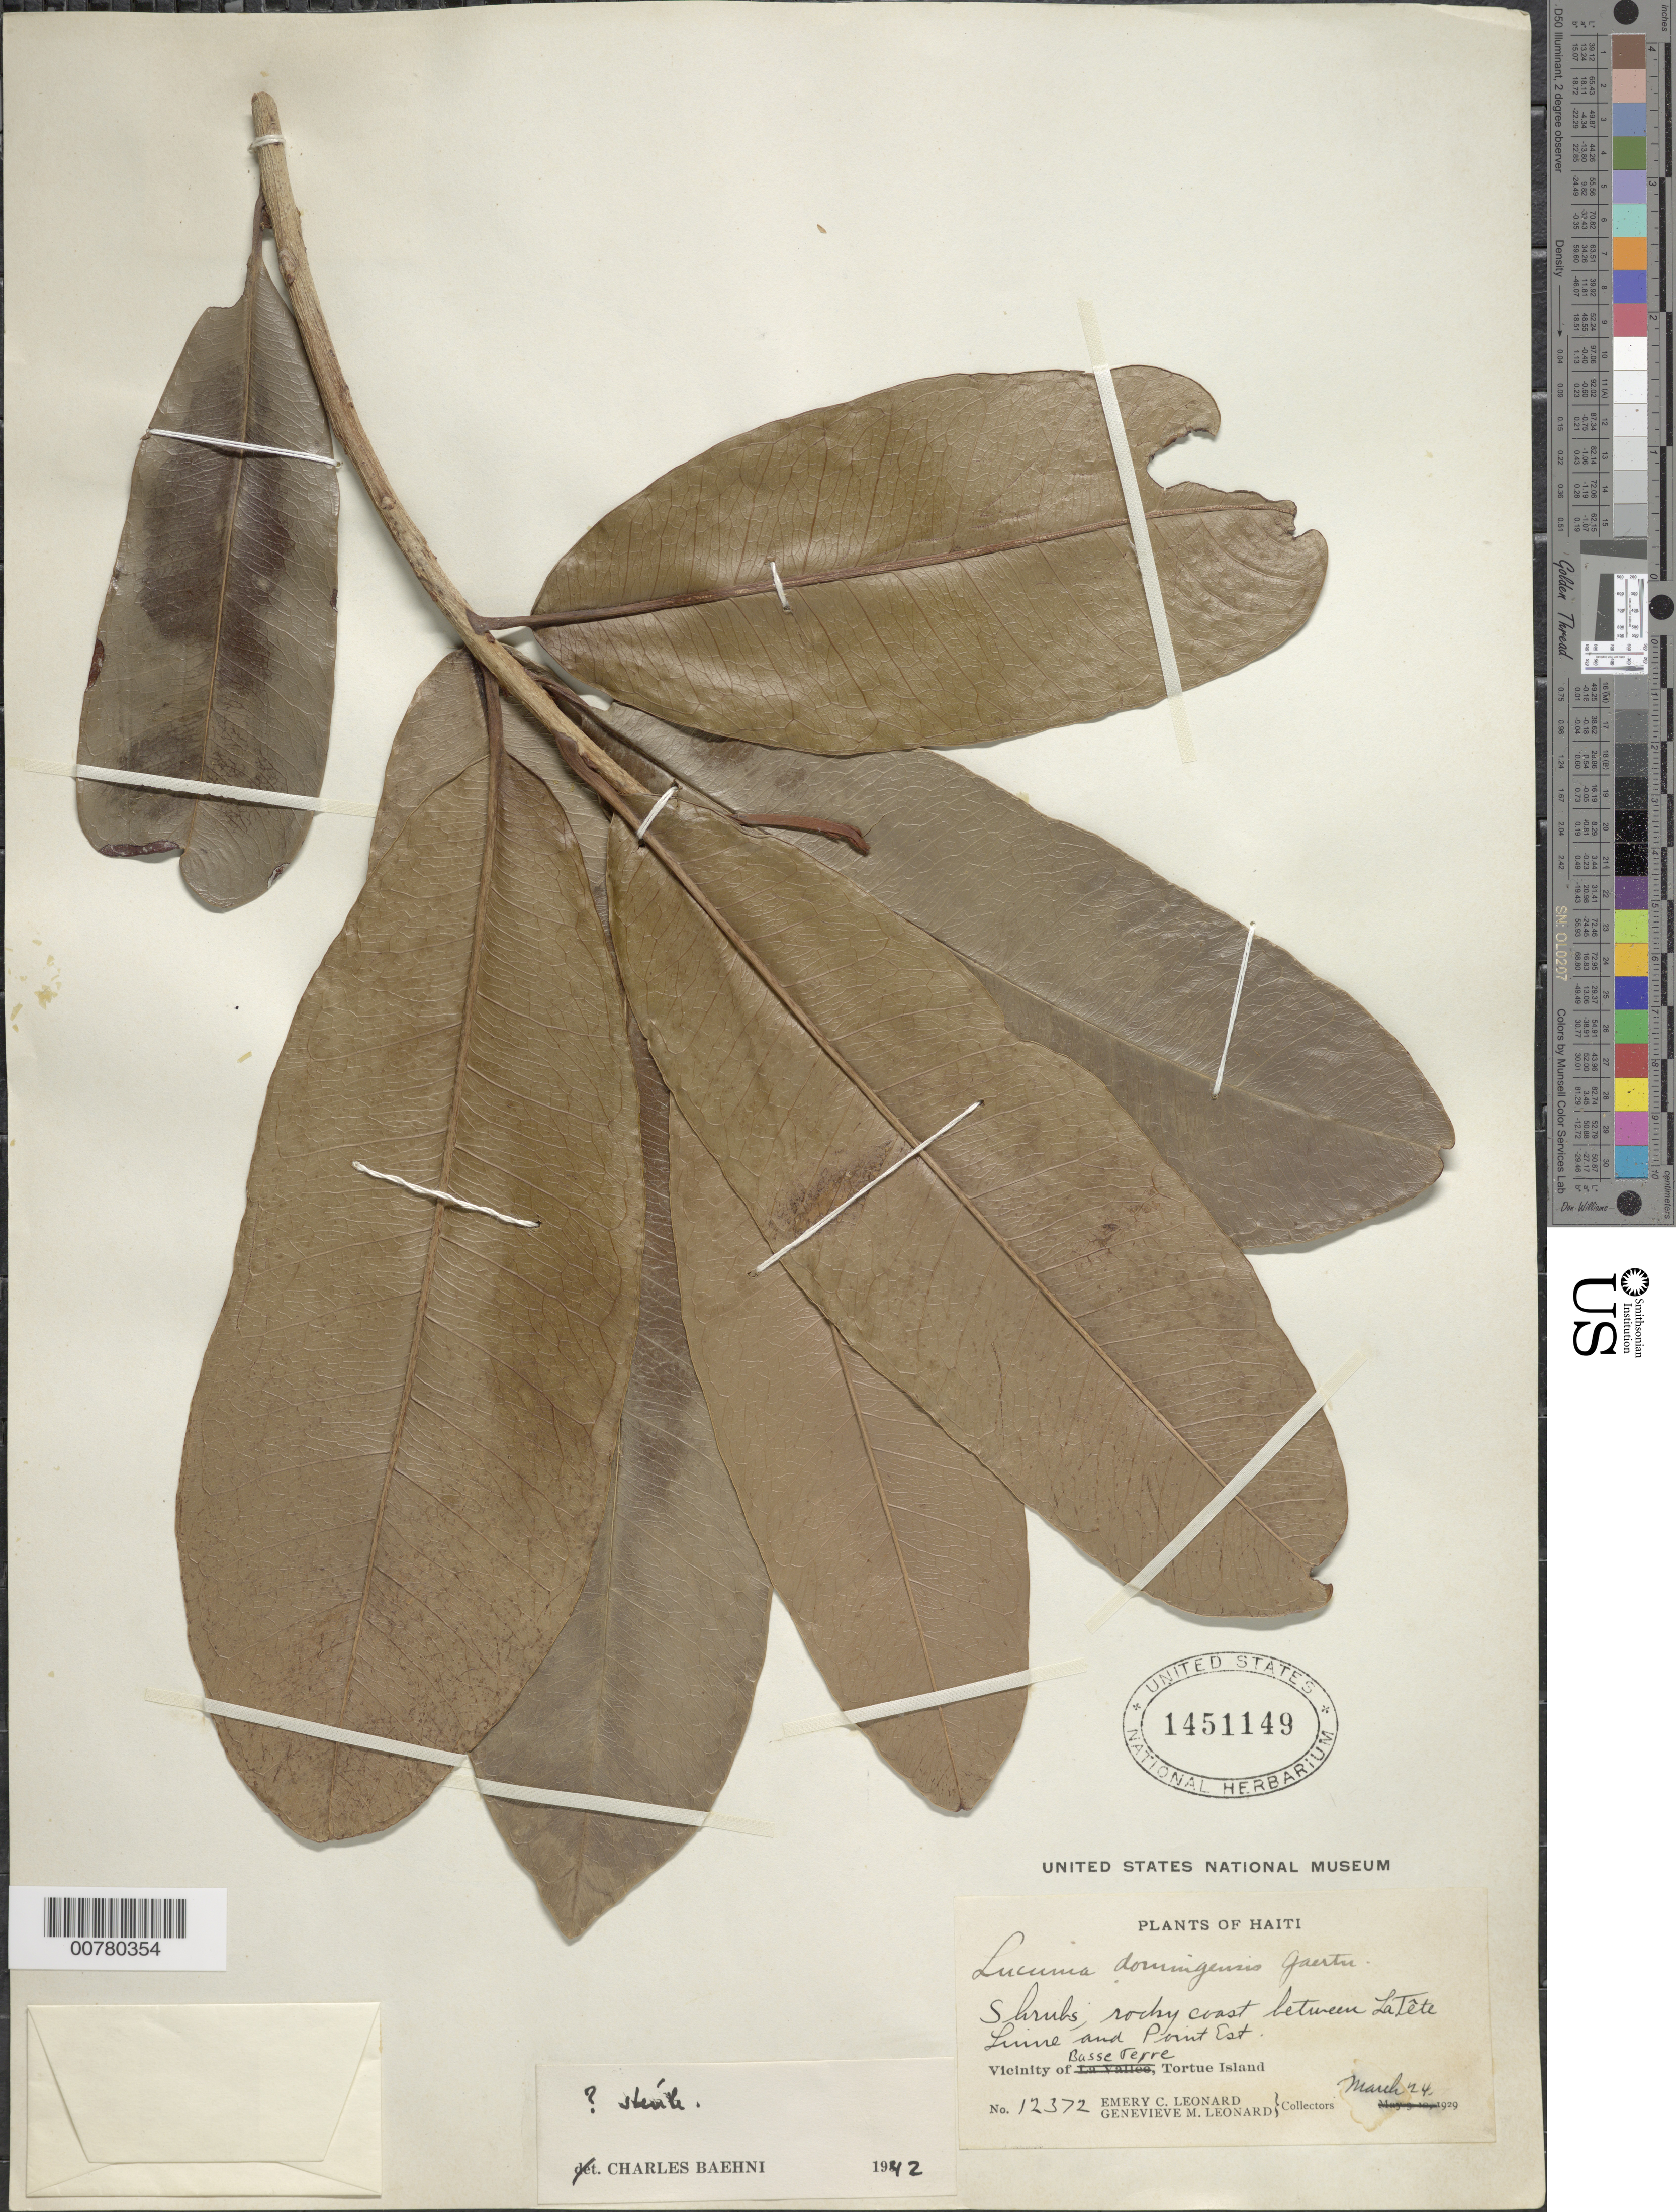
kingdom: Plantae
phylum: Tracheophyta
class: Magnoliopsida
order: Ericales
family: Sapotaceae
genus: Pouteria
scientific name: Pouteria domingensis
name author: (C.F. Gaertn.) Baehni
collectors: E. C. Leonard & G. M. Leonard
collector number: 12372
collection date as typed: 24 Mar 1929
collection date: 1929-03-24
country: Haiti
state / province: Nord-Óuest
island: Île de la Tortue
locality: Tortue Island, vicinity of Basse Terre, between of La Tete Linne and Point Est.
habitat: Rocky coast.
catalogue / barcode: US 1451149